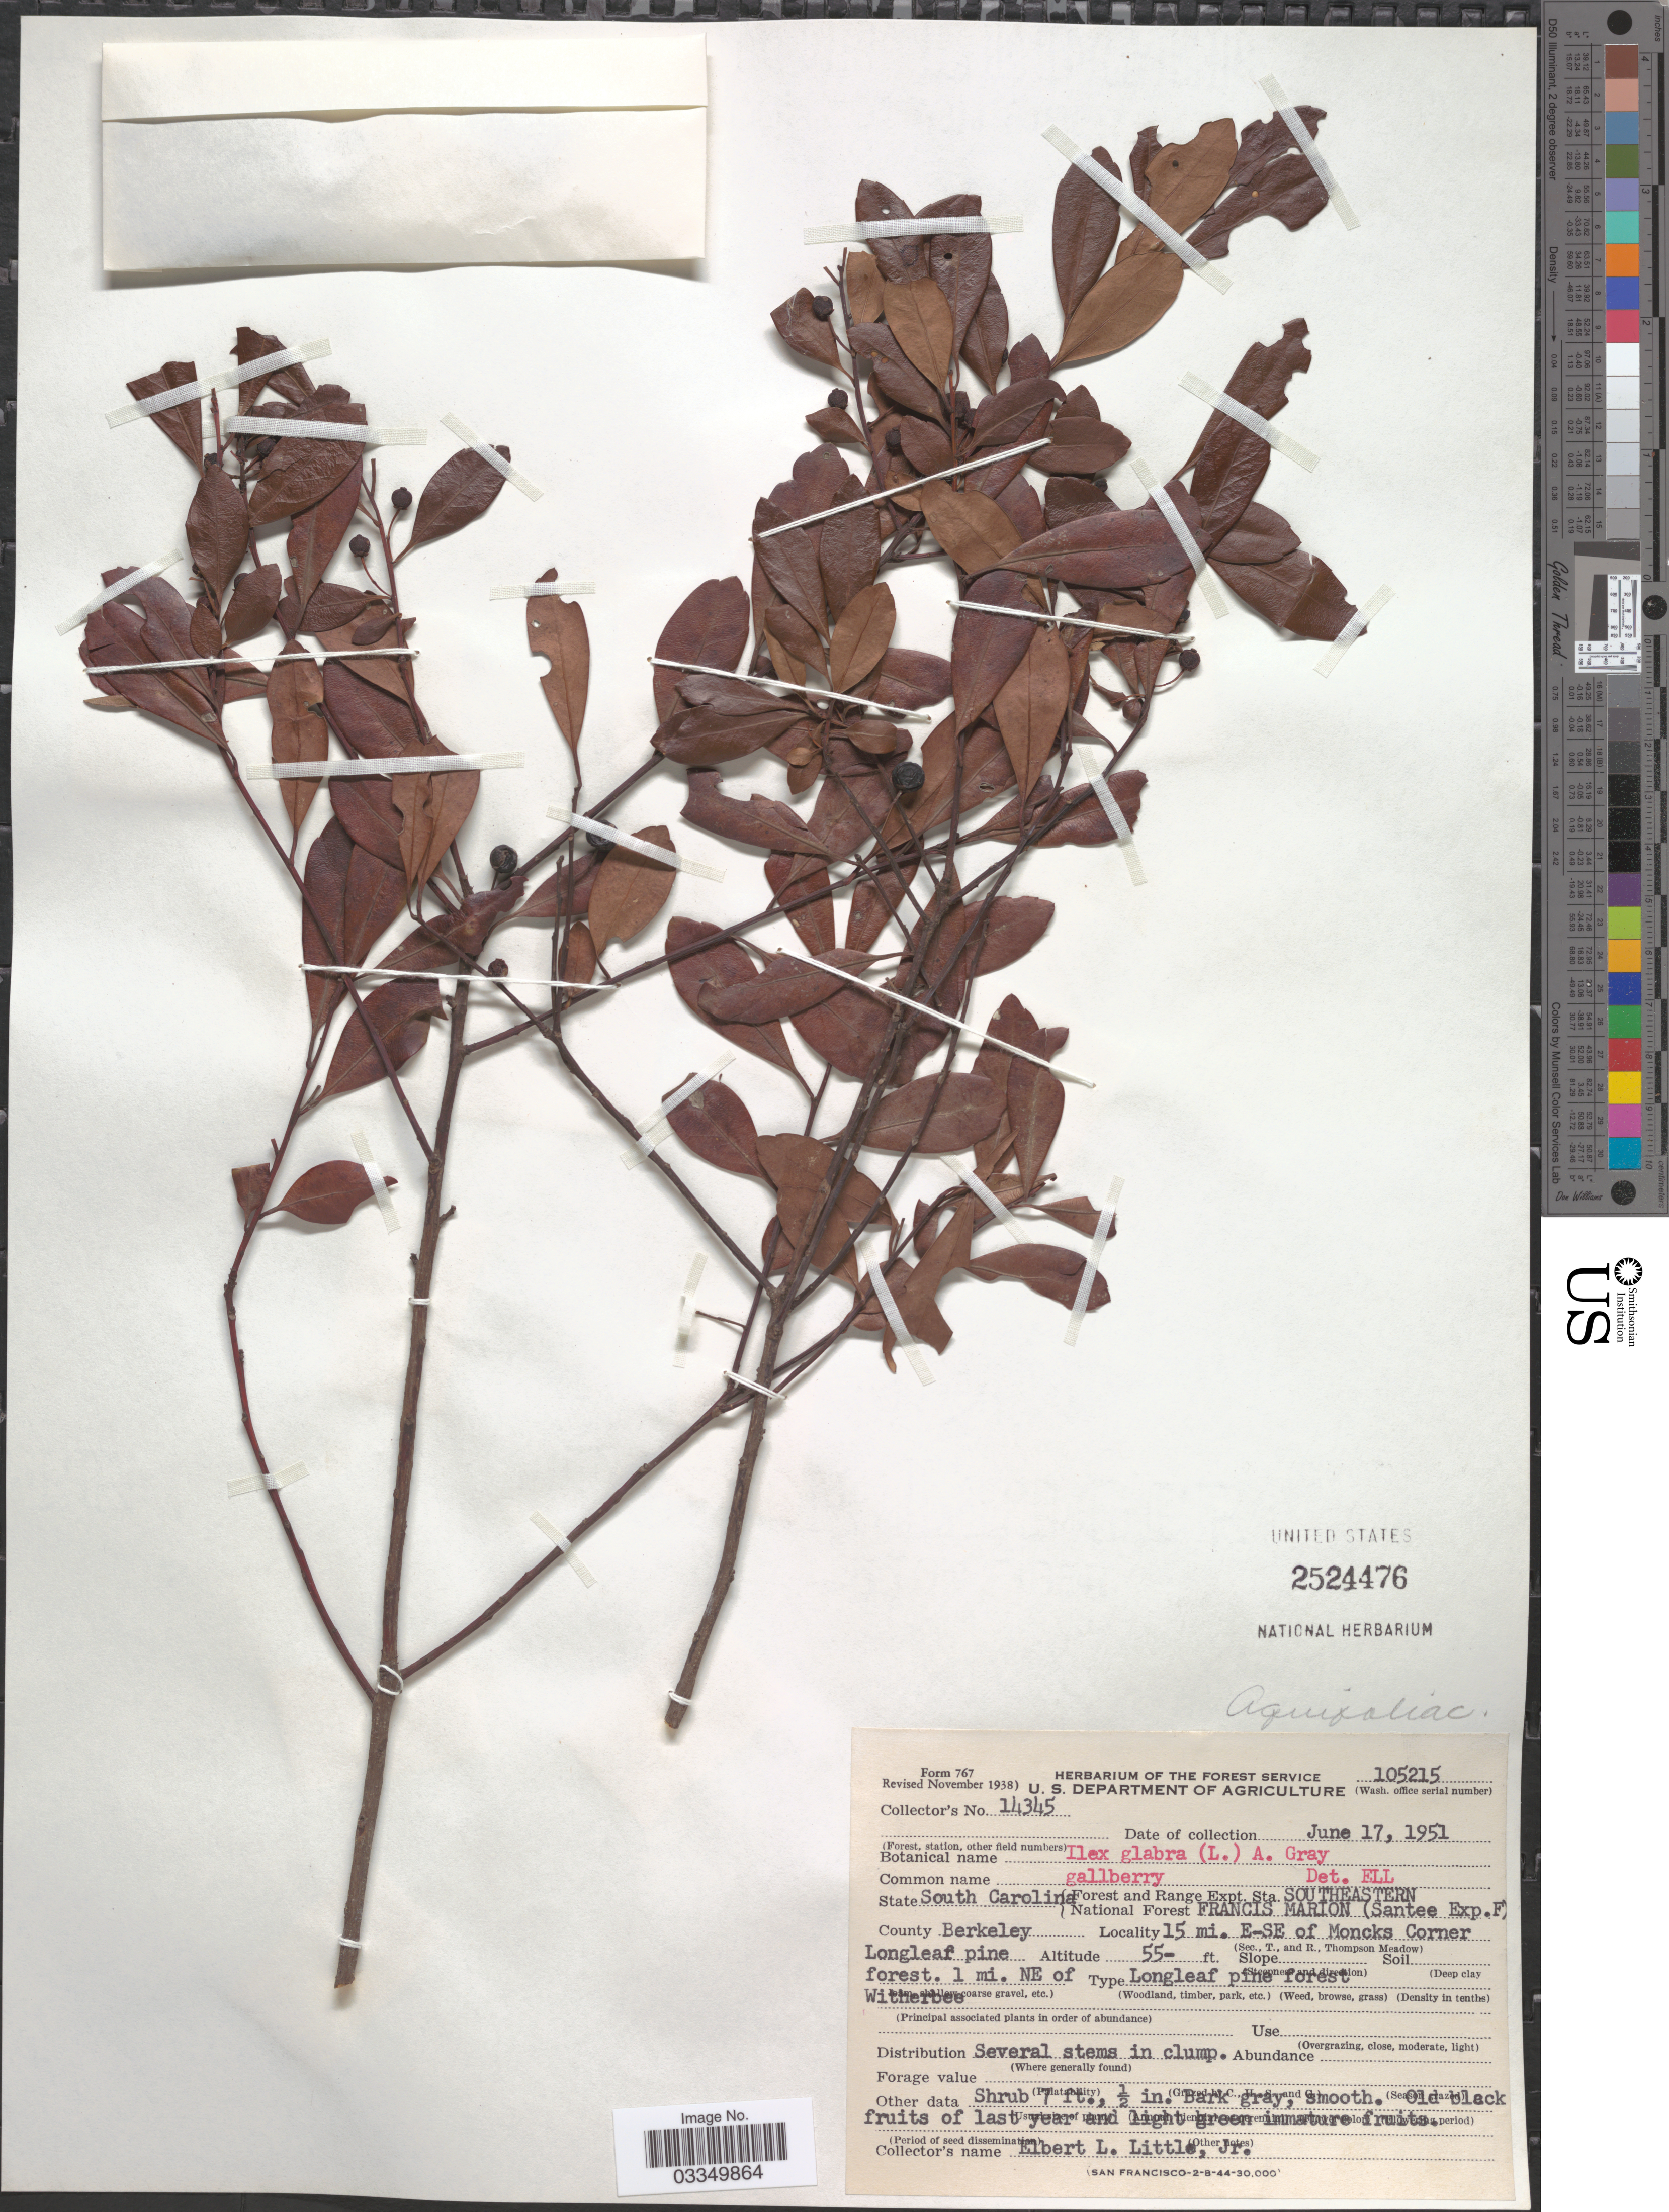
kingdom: Plantae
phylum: Tracheophyta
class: Magnoliopsida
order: Aquifoliales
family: Aquifoliaceae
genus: Ilex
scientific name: Ilex glabra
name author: (L.) A. Gray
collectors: E. L. Little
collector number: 14345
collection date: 1951-06-17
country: United States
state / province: South Carolina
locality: Forest and Range Expt. Sta. National Forest Southeastern Francis Mario (Santee Exp. F). County Berkeley. 15 mi. E-SE of Moncks Corner forest. 1 mi. NE of Witherbee.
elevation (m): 17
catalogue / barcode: US 2524476